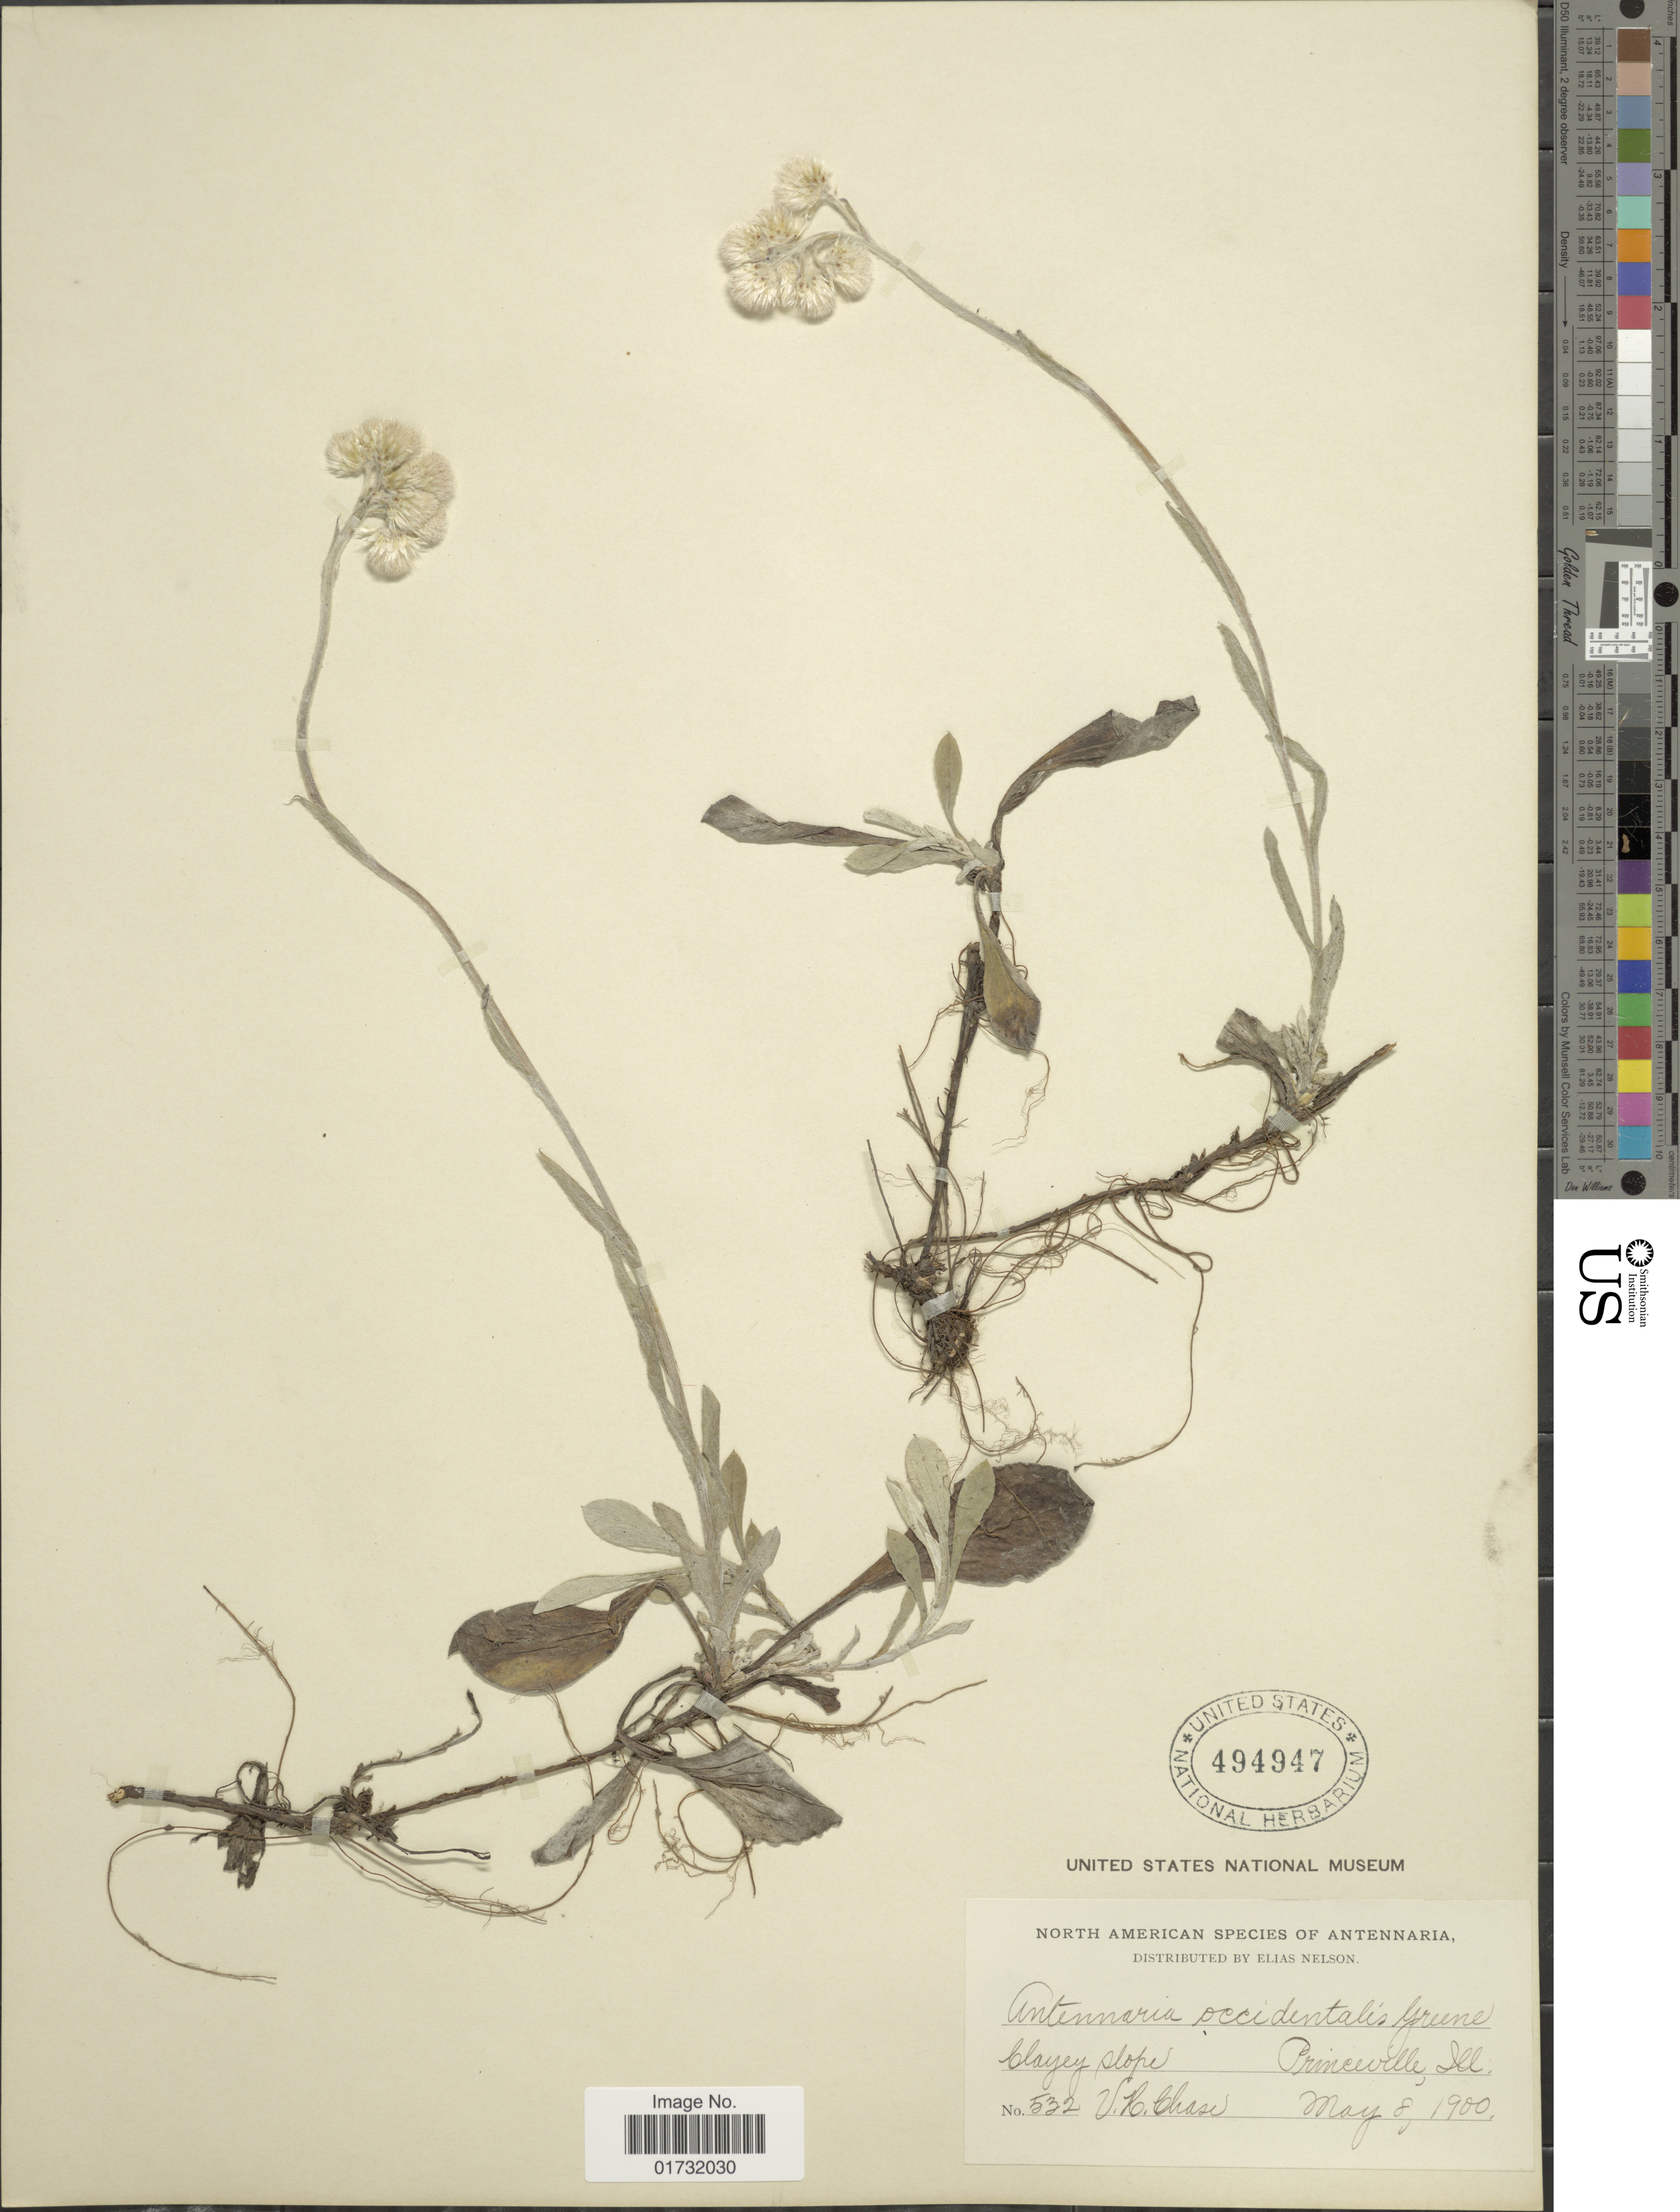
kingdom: Plantae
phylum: Tracheophyta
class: Magnoliopsida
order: Asterales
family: Asteraceae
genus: Antennaria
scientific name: Antennaria occidentalis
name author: Greene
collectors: V. H. Chase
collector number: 532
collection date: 1900-05-08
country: United States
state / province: Illinois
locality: Princeville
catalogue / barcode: US 464647